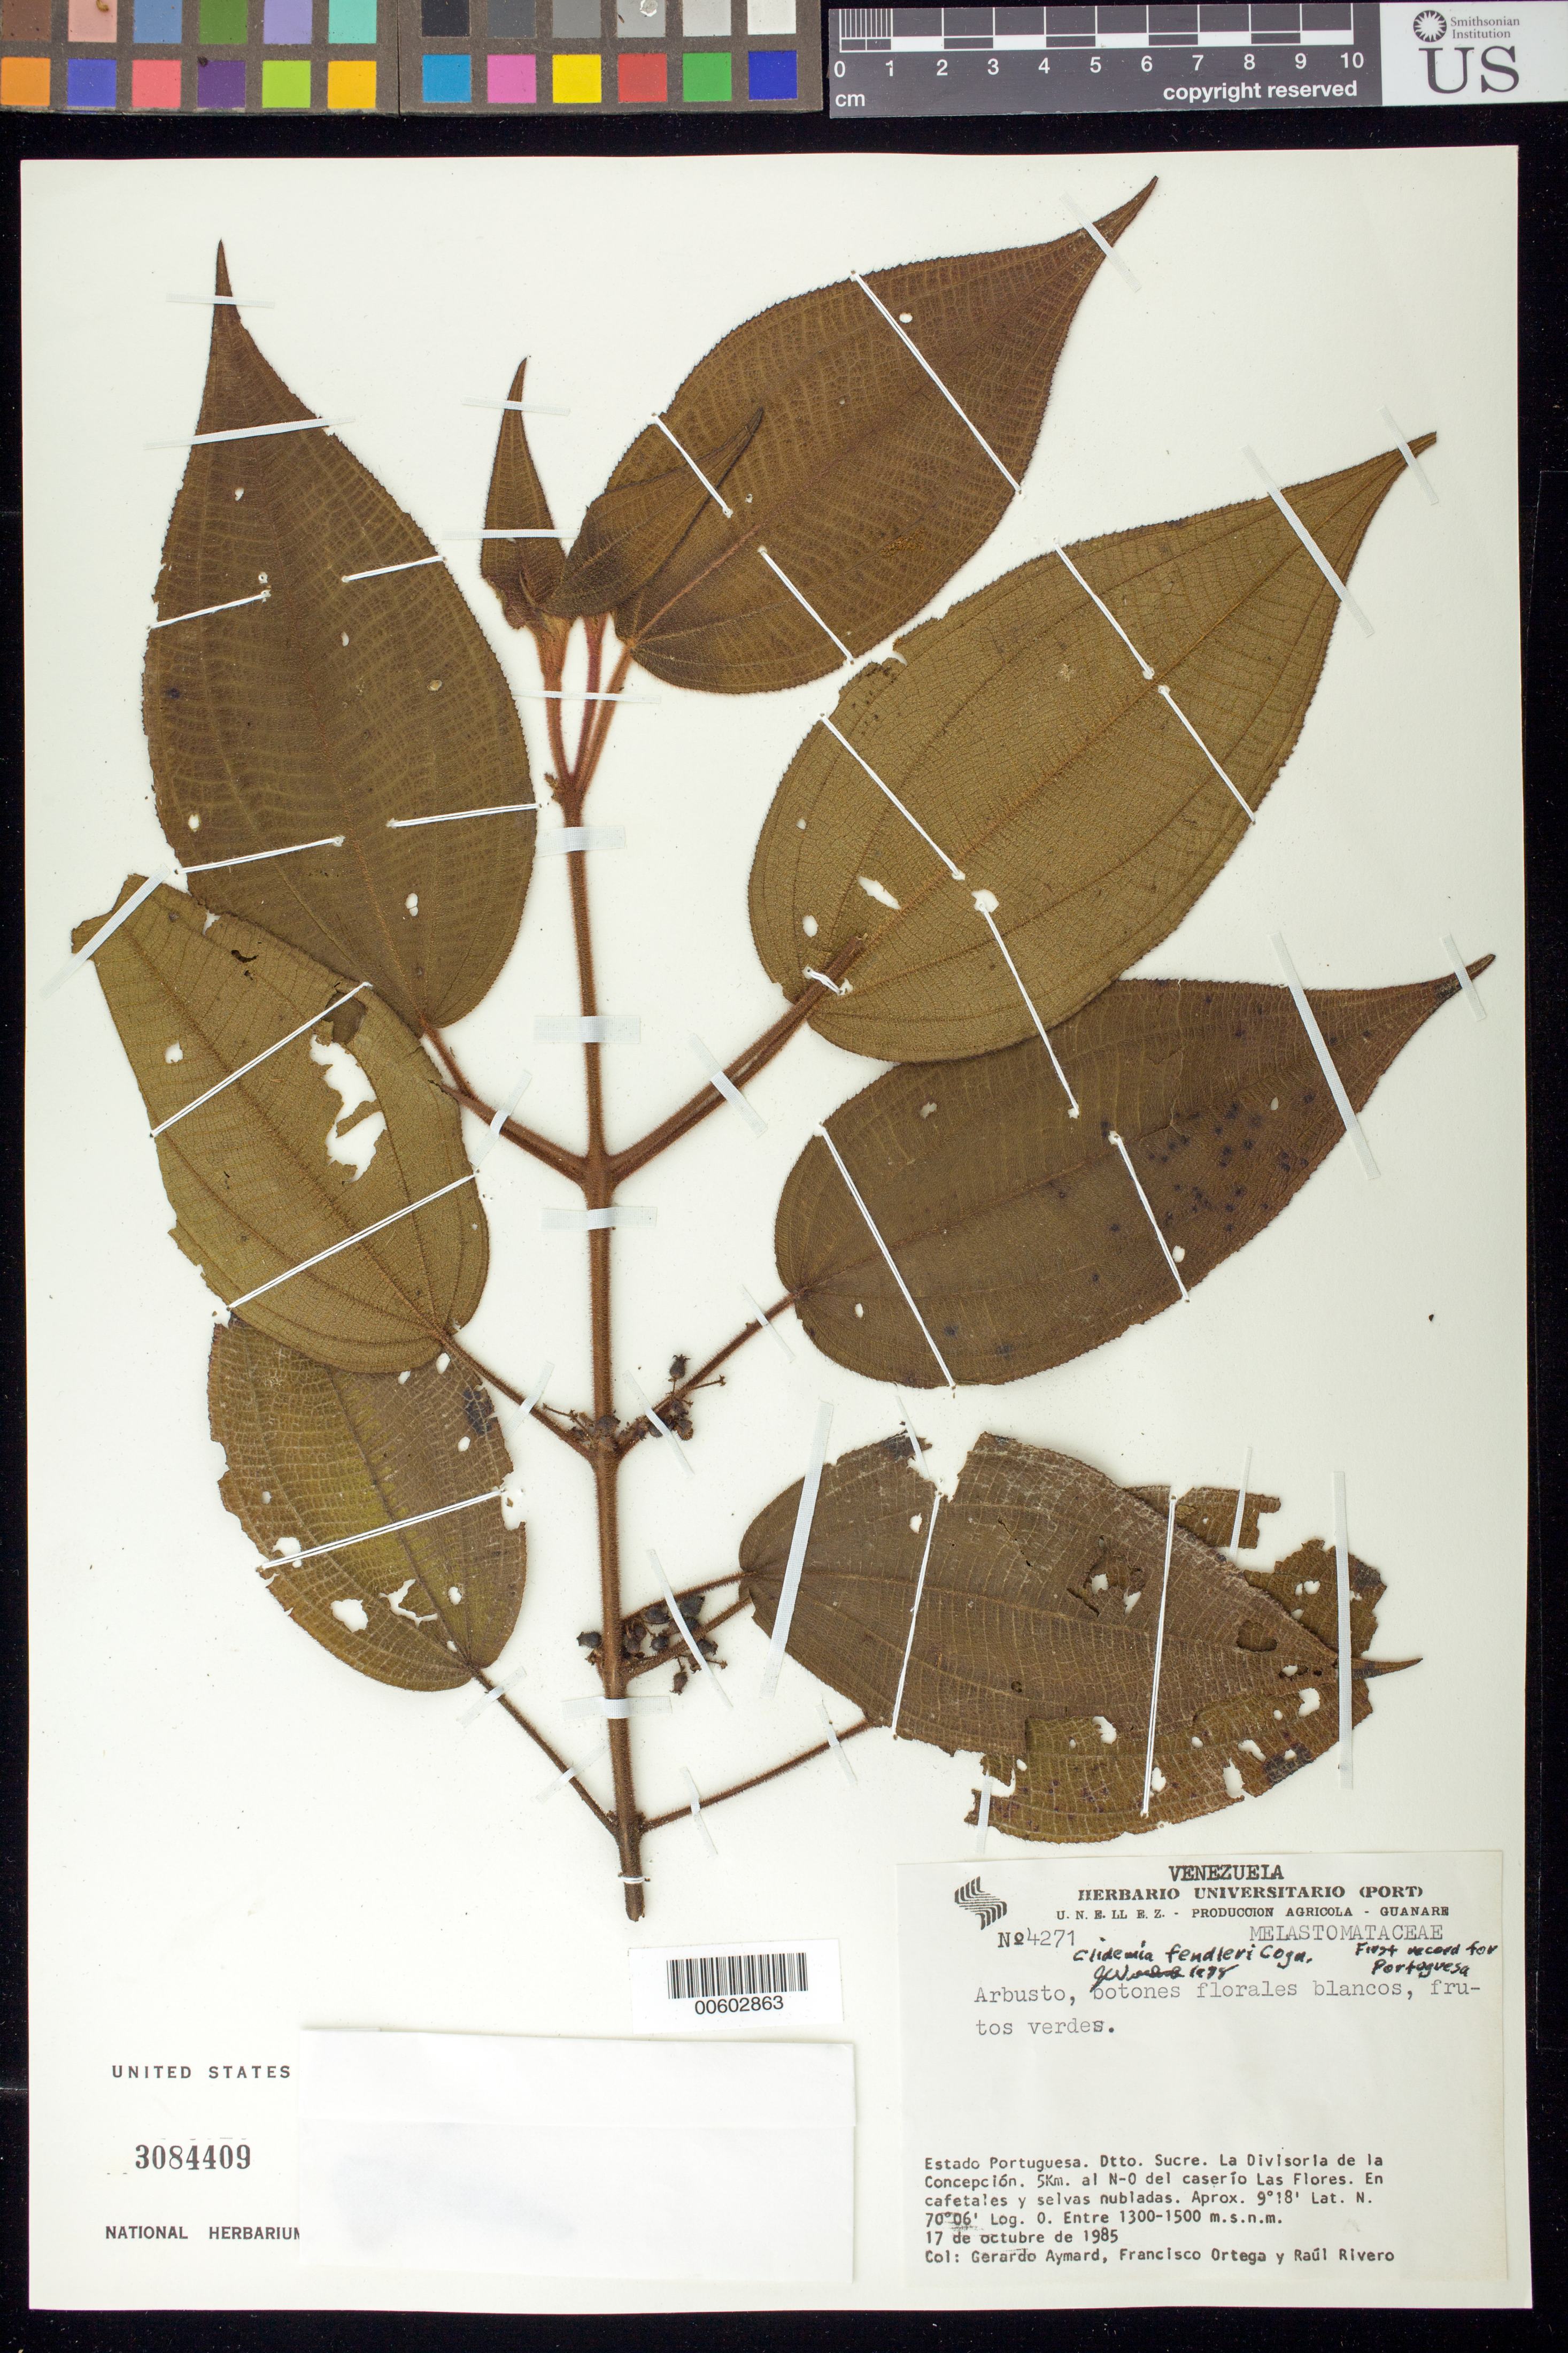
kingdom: Plantae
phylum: Tracheophyta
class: Magnoliopsida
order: Myrtales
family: Melastomataceae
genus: Clidemia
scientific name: Clidemia fendleri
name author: Cogn. in A. DC.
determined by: Wurdack, John J., (US), US (UNITED STATES)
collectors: G. A. Aymard, F. J. Ortega & R. Rivero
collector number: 4271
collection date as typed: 17 Oct 1985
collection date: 1985-10-17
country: Venezuela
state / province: Portuguesa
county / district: Sucre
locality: La Disisoria de la Concepción, 5 km al N-O del caserío Las Flores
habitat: En cafetales y selvas nubladas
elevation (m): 1300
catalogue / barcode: US 3084409